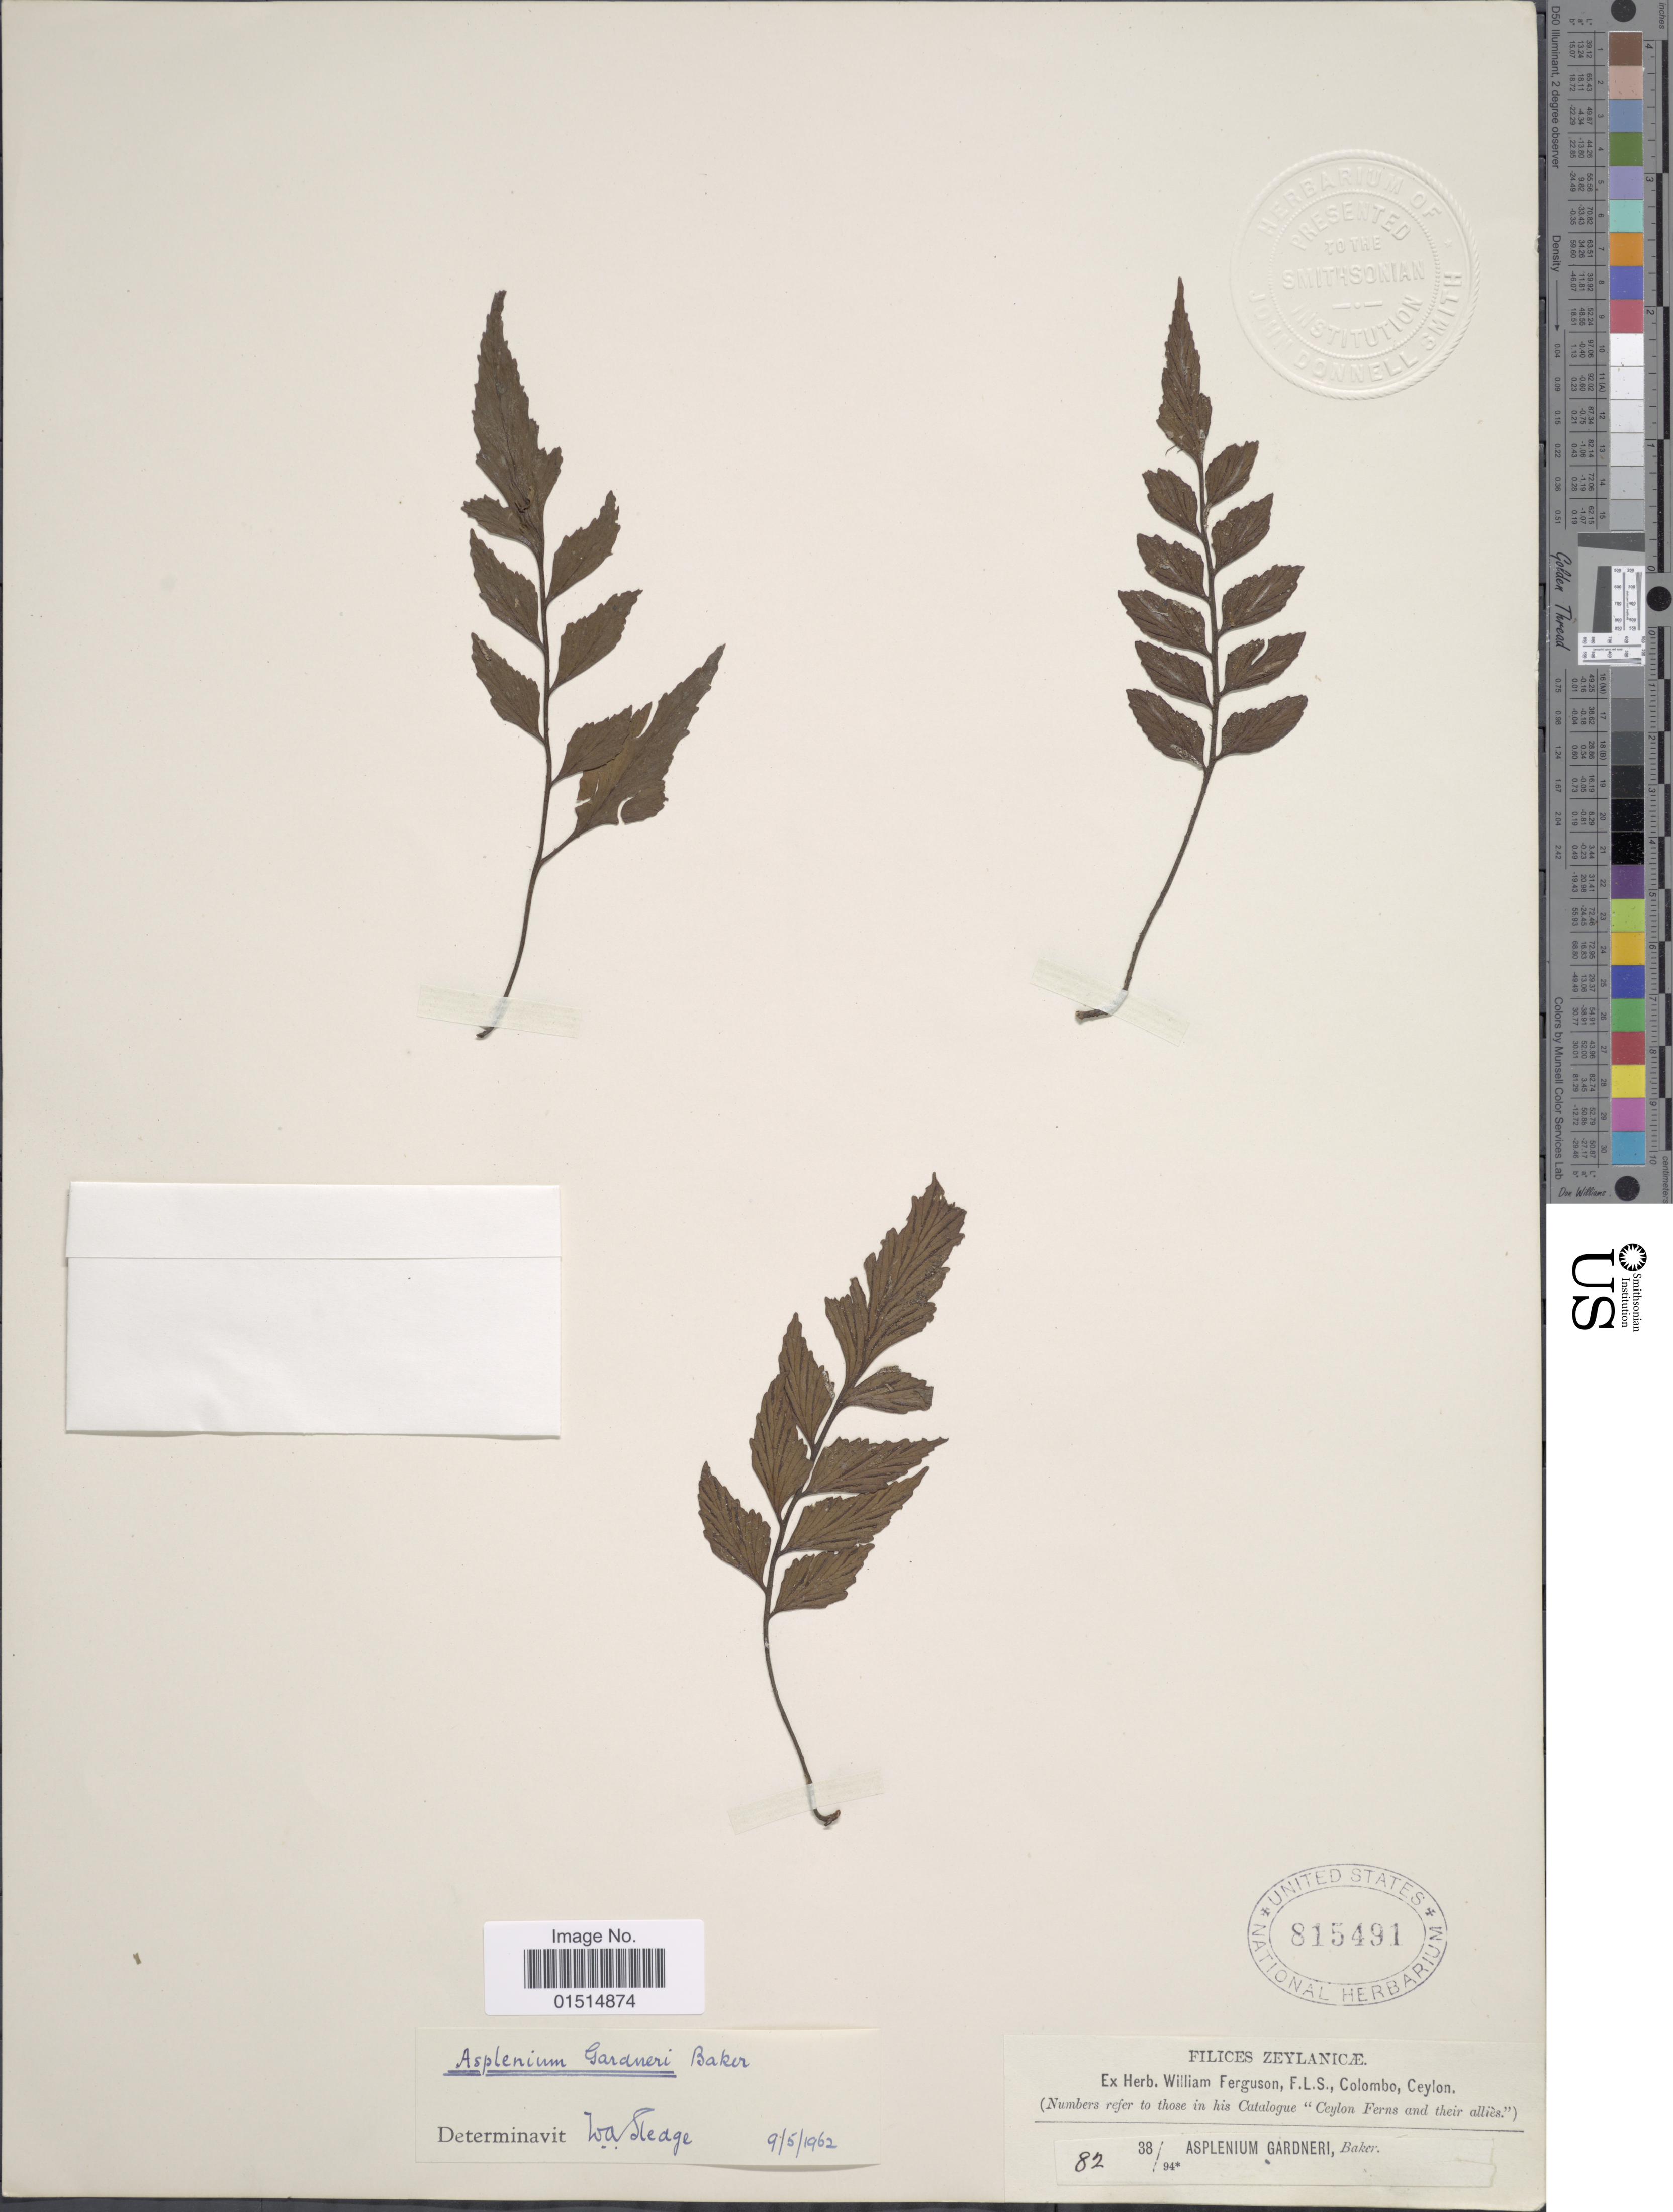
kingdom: Plantae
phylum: Tracheophyta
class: Polypodiopsida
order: Polypodiales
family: Aspleniaceae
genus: Asplenium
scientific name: Asplenium gardneri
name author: Baker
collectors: ex herb. W. Ferguson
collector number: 82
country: Sri Lanka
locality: Ceylon. Filices Zeylanicae.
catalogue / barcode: US 815491